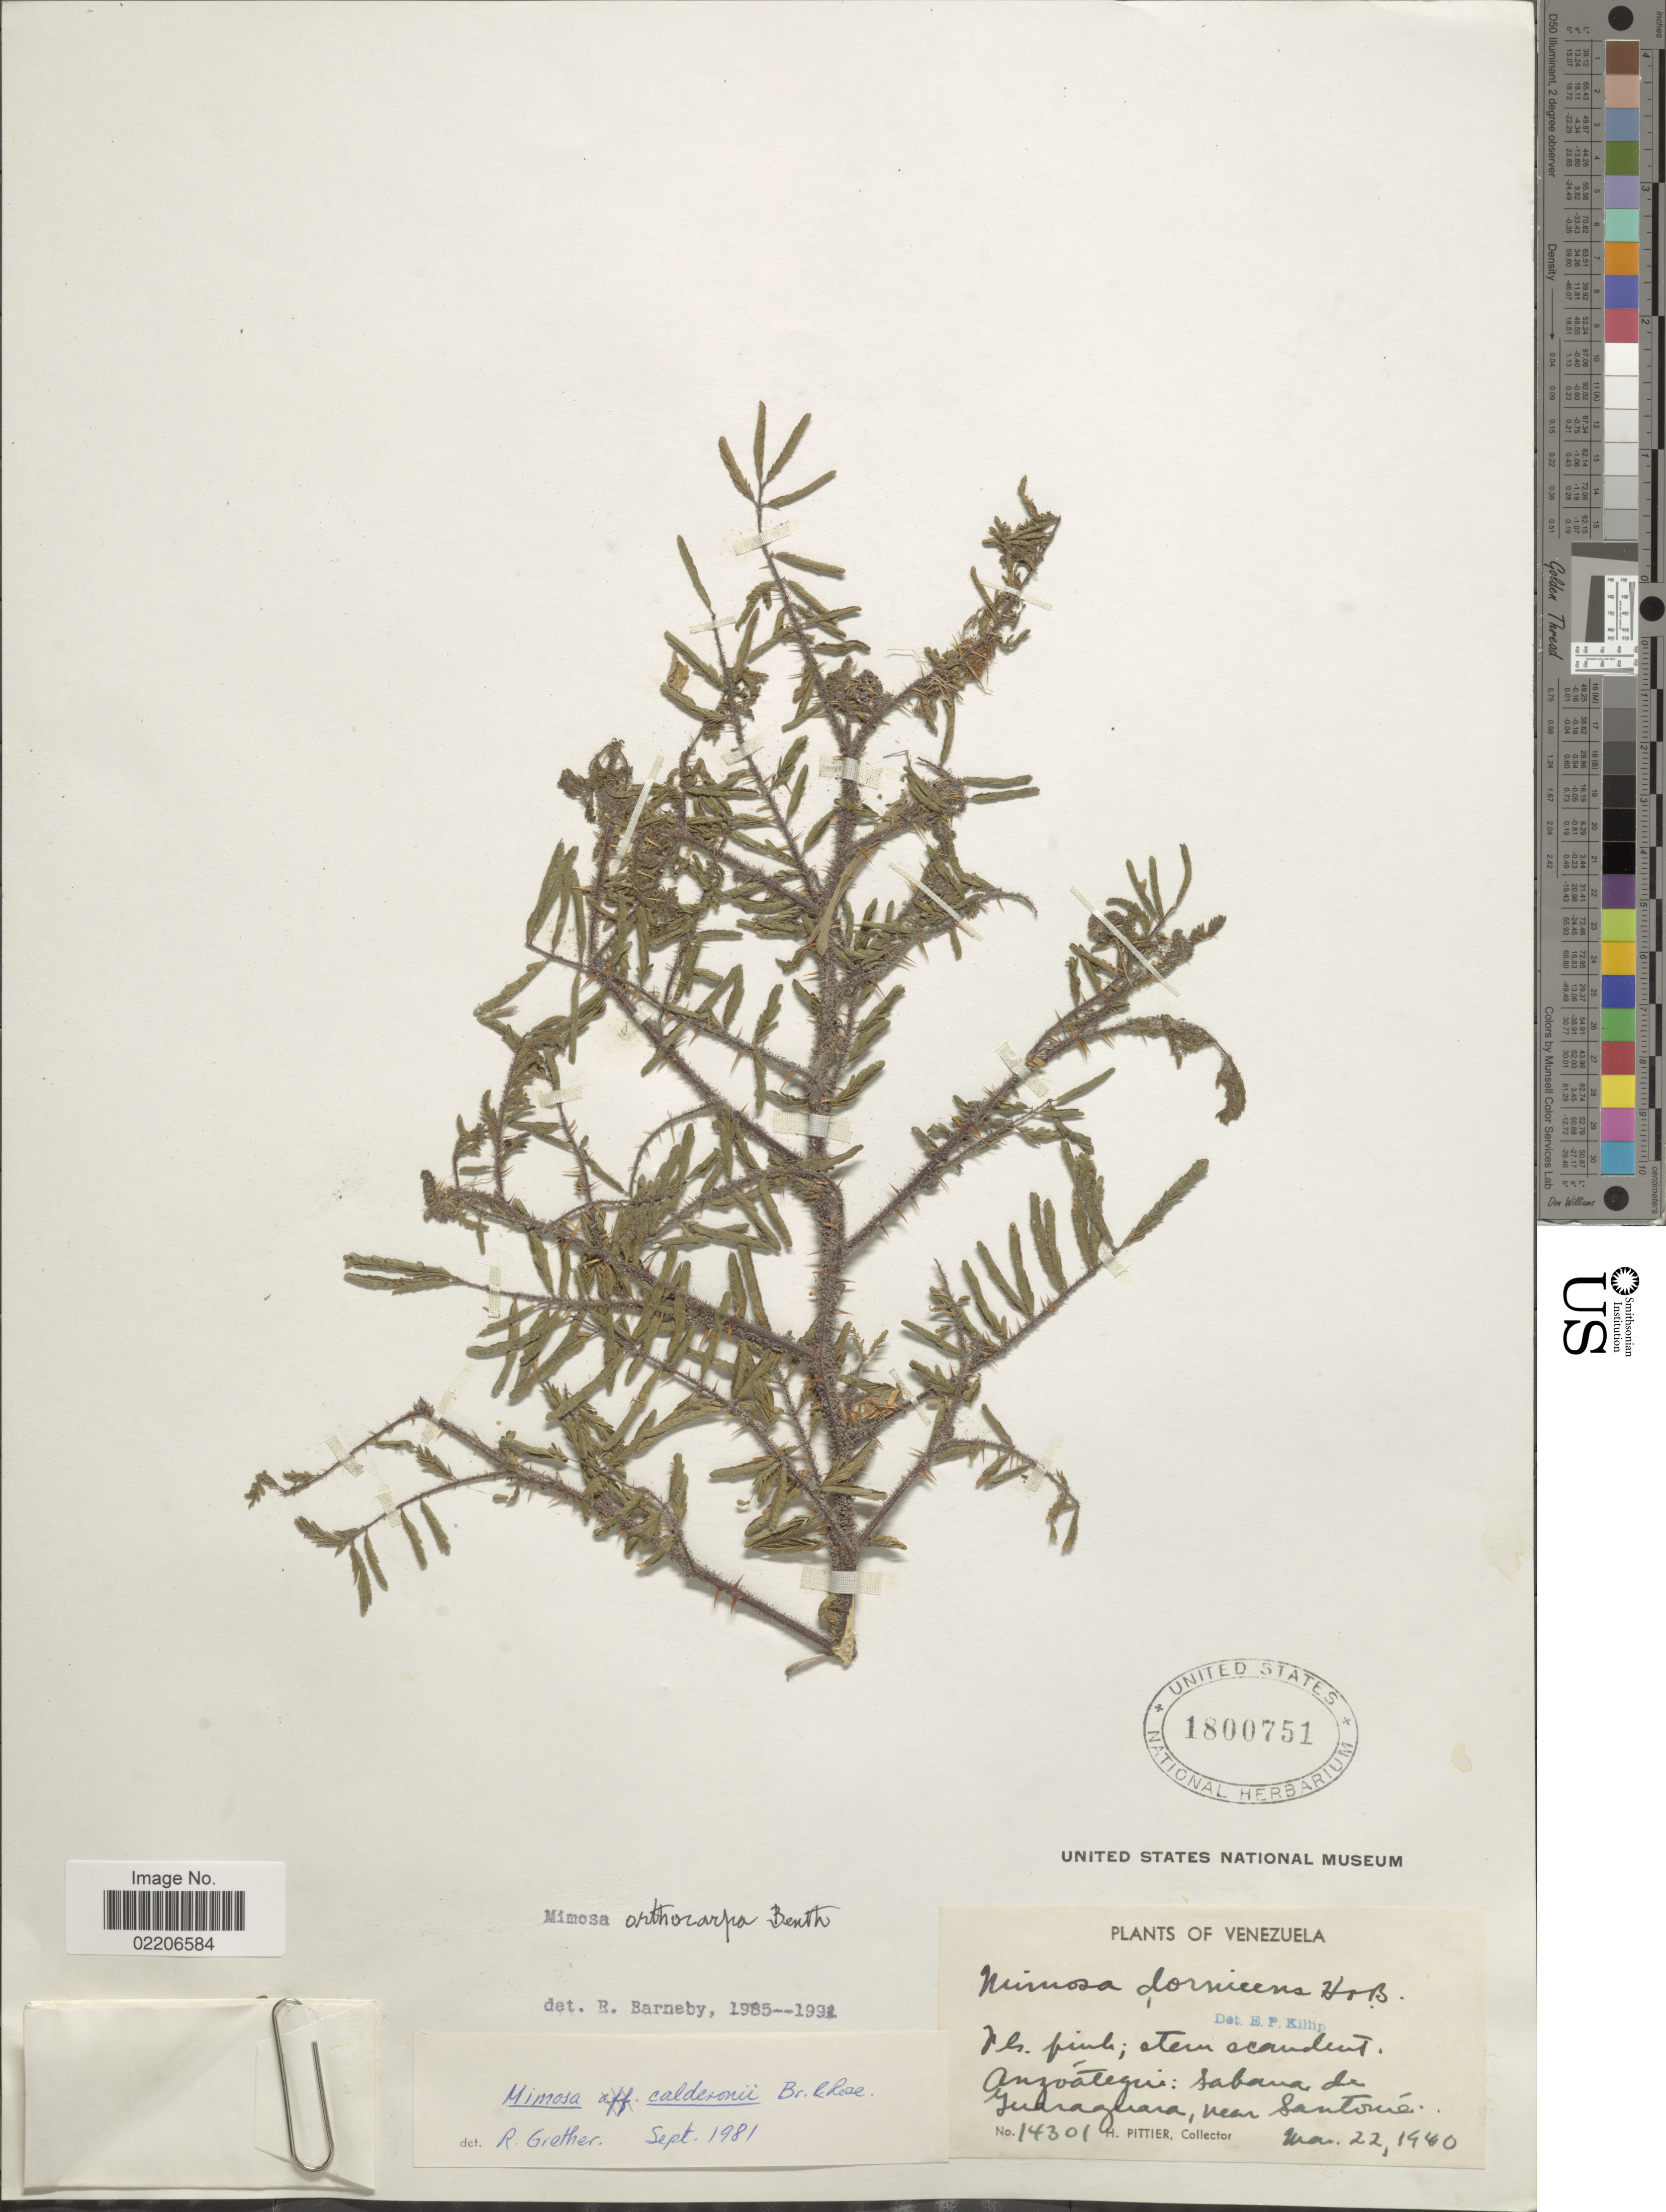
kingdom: Plantae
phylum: Tracheophyta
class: Magnoliopsida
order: Fabales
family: Fabaceae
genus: Mimosa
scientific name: Mimosa orthocarpa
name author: Spruce ex Benth.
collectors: H. F. Pittier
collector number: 14301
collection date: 1980-03-22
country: Venezuela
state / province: Anzoategui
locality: Anzoátequi: Sabana de Guaraguara, near San Tomé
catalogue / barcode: US 1800751